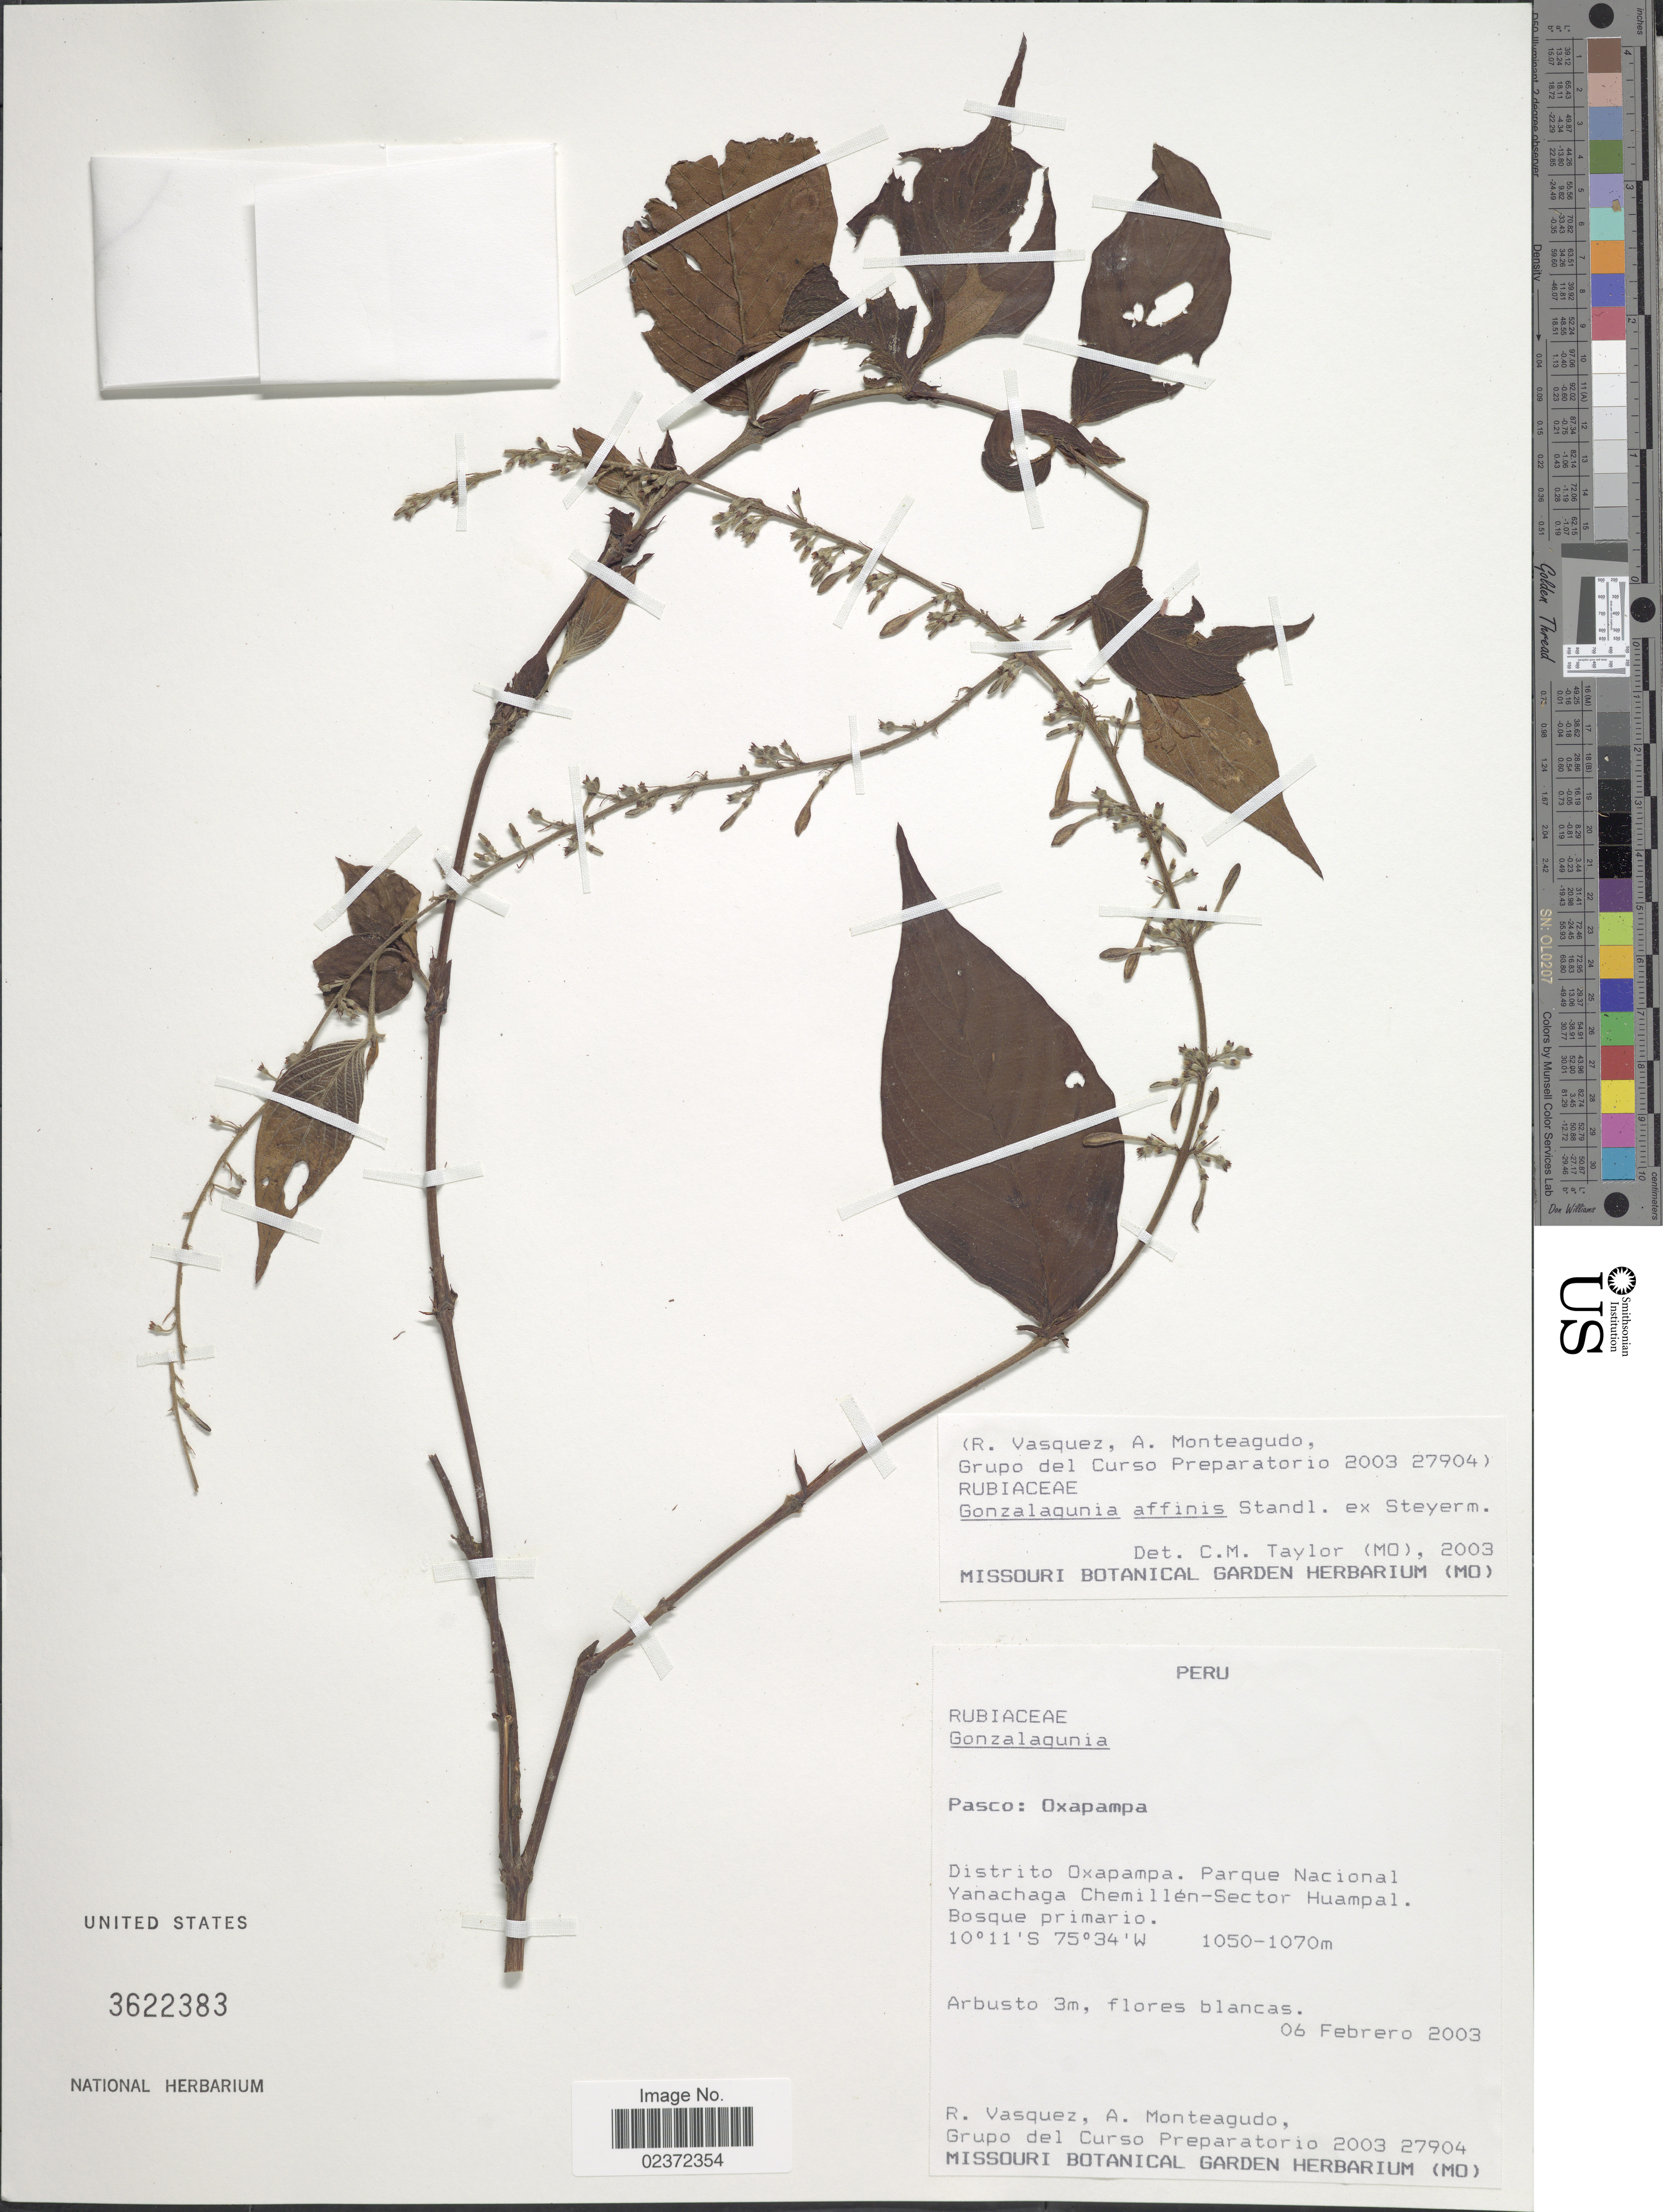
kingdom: Plantae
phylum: Tracheophyta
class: Magnoliopsida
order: Gentianales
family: Rubiaceae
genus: Gonzalagunia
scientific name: Gonzalagunia affinis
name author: Standl. ex Steyerm.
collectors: R. Vasquez, A. Monteagudo & Grupo del Curso Preparatorio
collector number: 27904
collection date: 2003-02-06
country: Peru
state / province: Pasco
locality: Oxapampa, Distrito Oxapampa, Parque Nacional Yanachaga Chemillen-Sector Huampal, Bosque primerio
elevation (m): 1050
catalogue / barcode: US 3622383